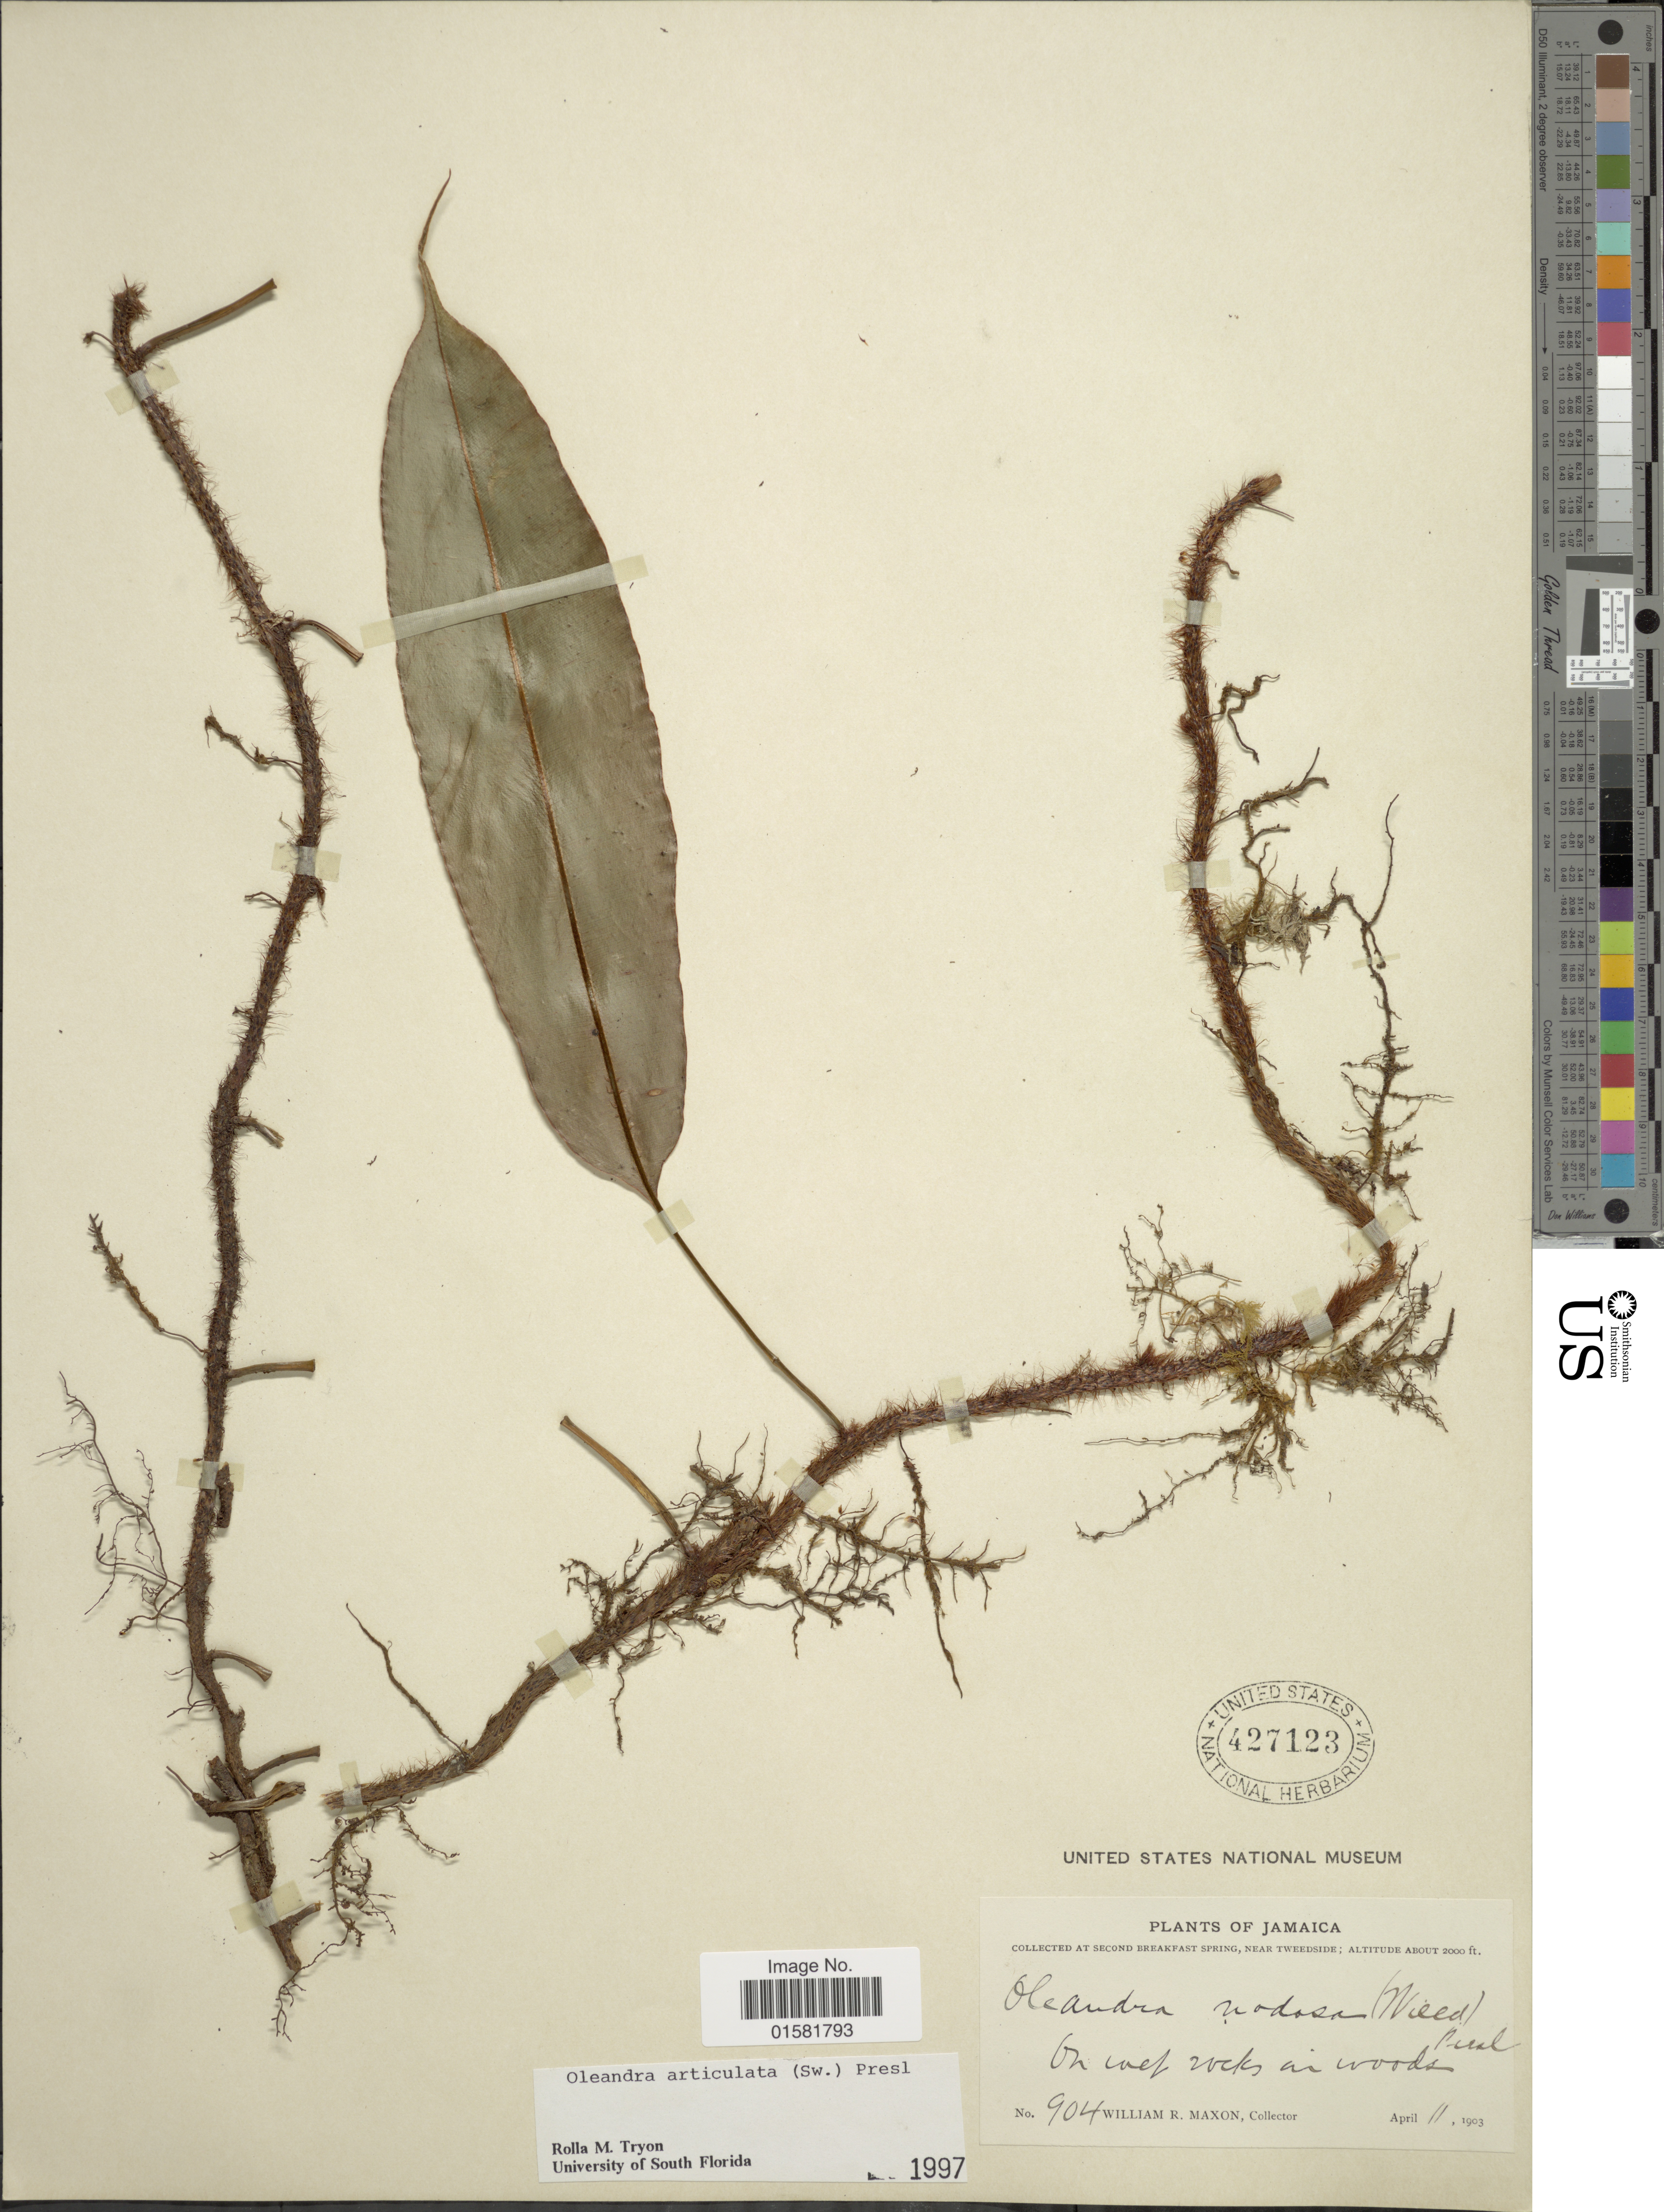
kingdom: Plantae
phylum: Tracheophyta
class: Polypodiopsida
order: Polypodiales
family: Oleandraceae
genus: Oleandra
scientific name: Oleandra articulata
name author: (Sw.) C. Presl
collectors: W. R. Maxon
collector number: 904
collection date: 1903-04-11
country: Jamaica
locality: Jamaica, second Breakfast spring, near Tweeside.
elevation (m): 610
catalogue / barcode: US 427123